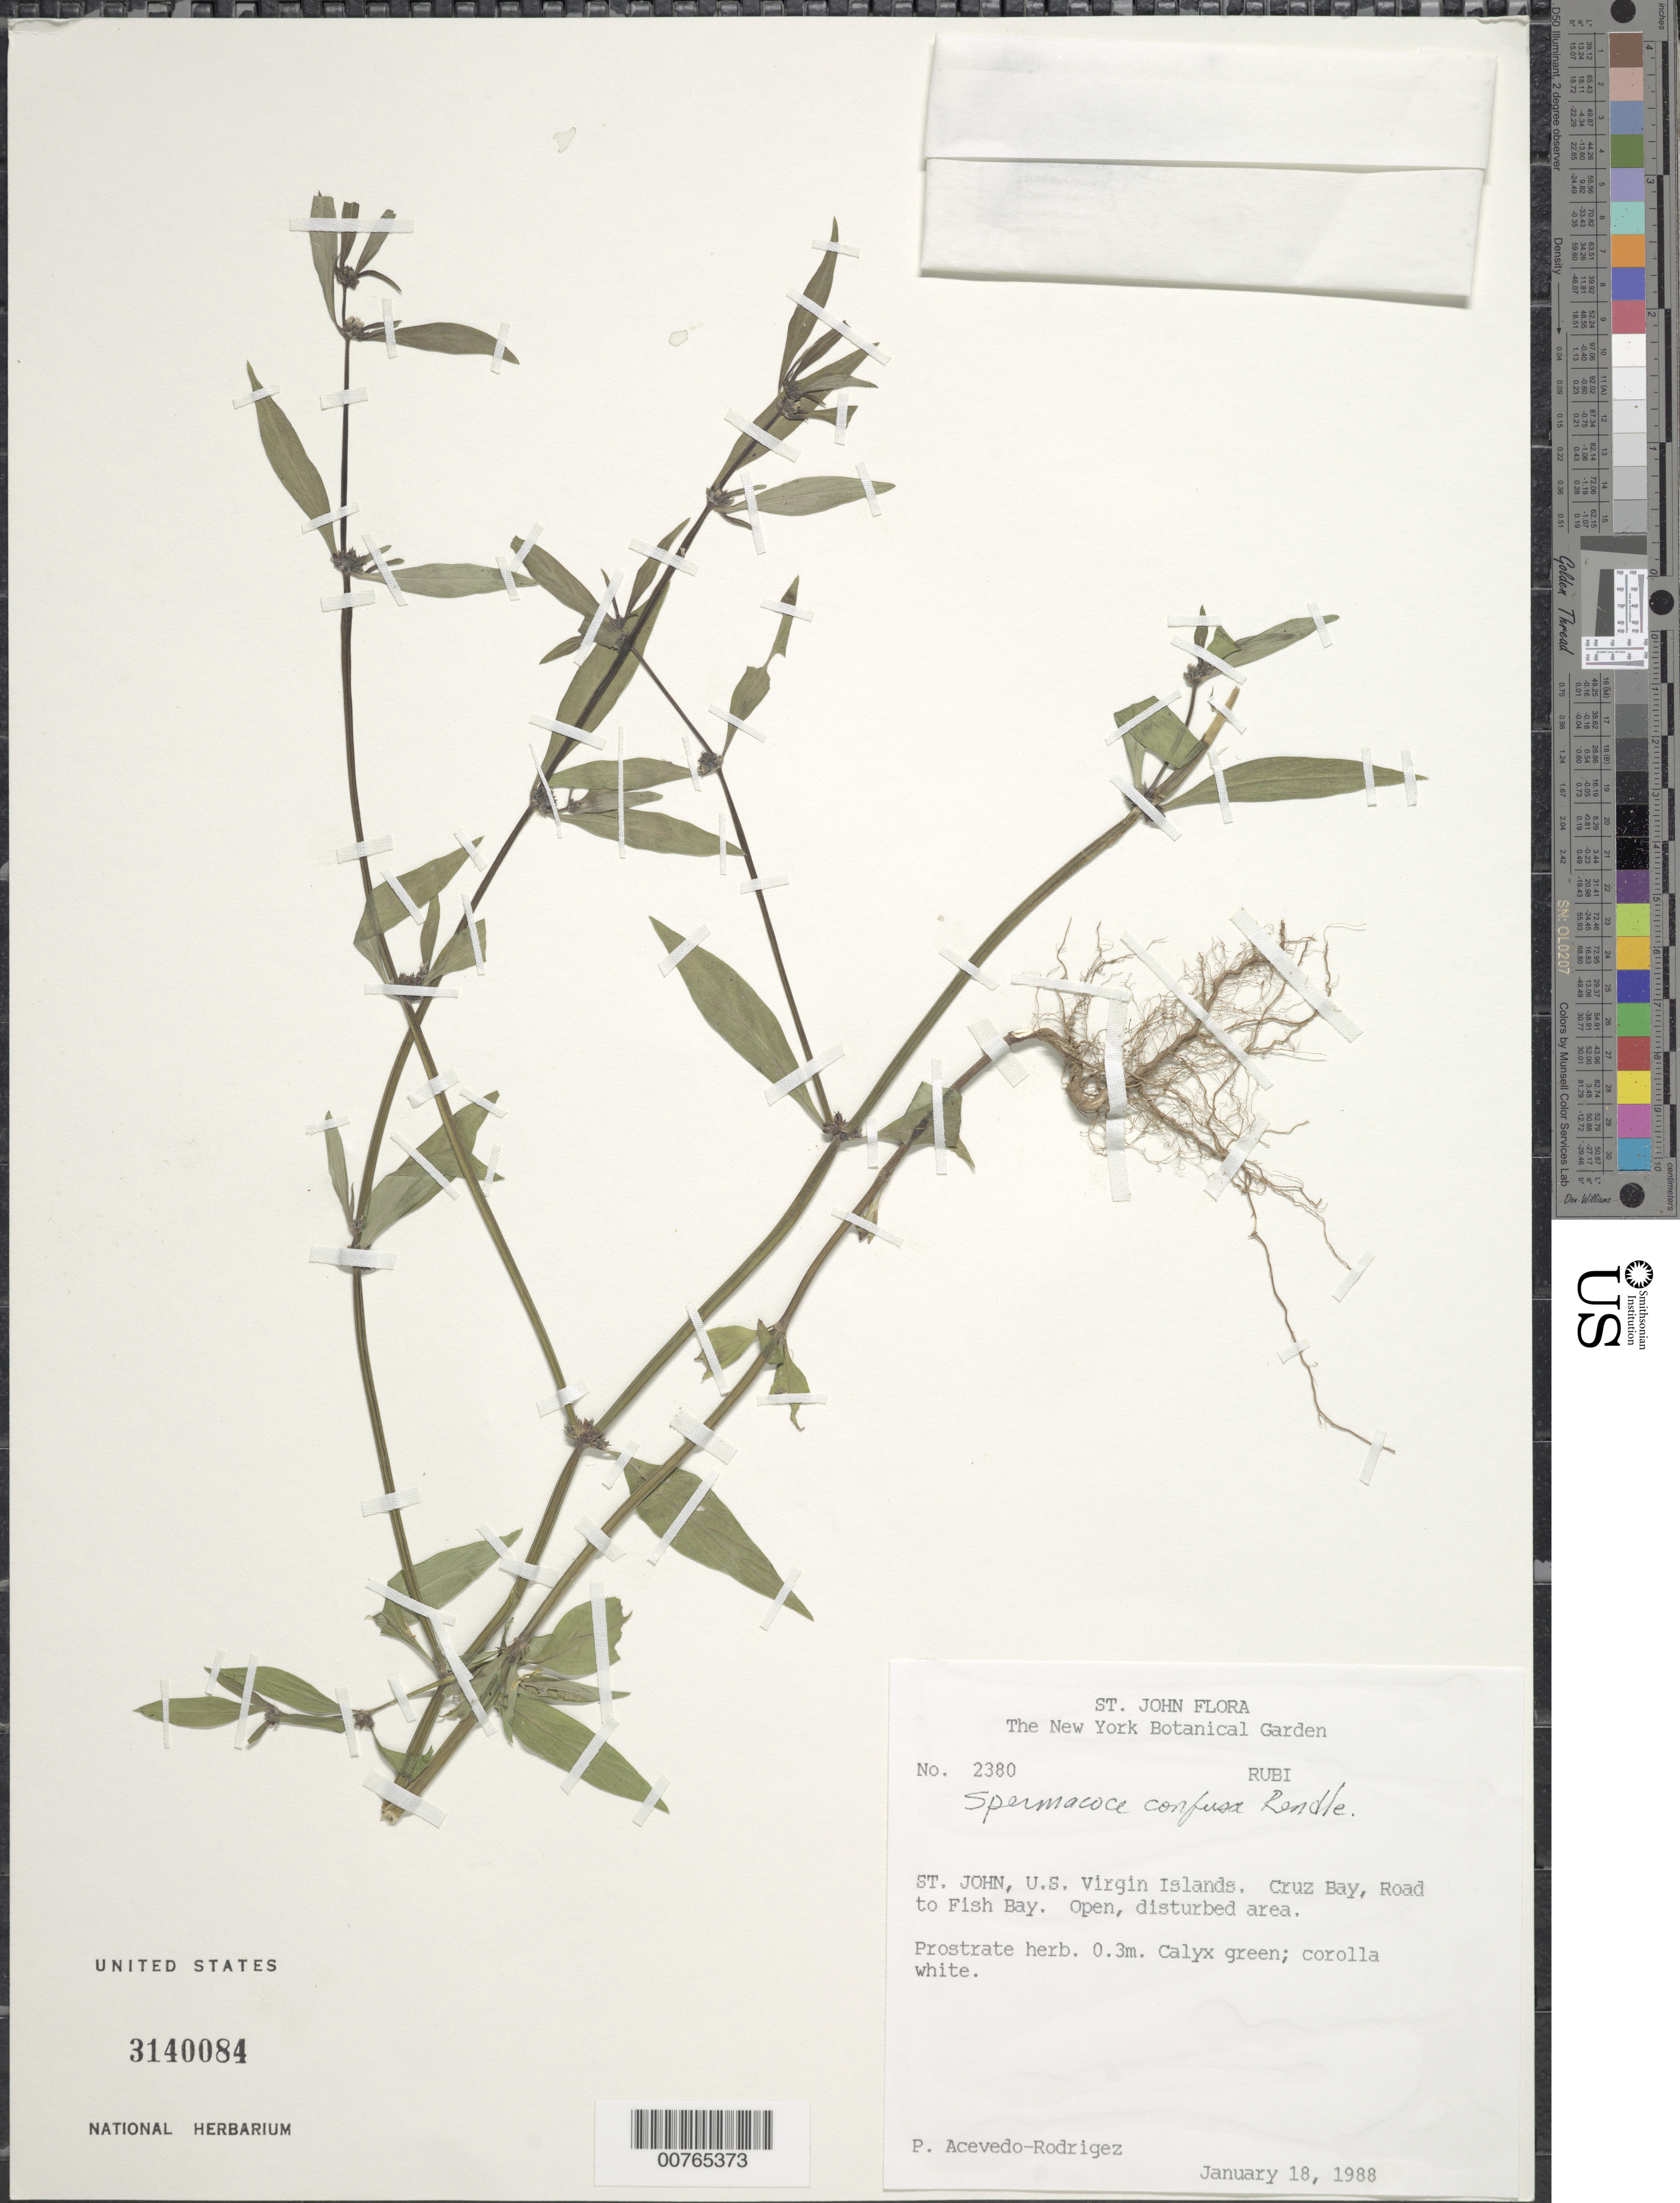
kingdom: Plantae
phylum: Tracheophyta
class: Magnoliopsida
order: Asterales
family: Asteraceae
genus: Chromolaena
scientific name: Chromolaena corymbosa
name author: (Aubl.) R.M. King & H. Rob.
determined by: Pruski, J. F.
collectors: P. Acevedo-Rodr.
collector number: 2280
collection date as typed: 16 Jan 1988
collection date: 1988-01-16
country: U.S. Virgin Islands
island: St. John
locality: Cruz Bay Quarter; Solomon Bay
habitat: Rocky shore.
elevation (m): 0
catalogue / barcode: US 3140084